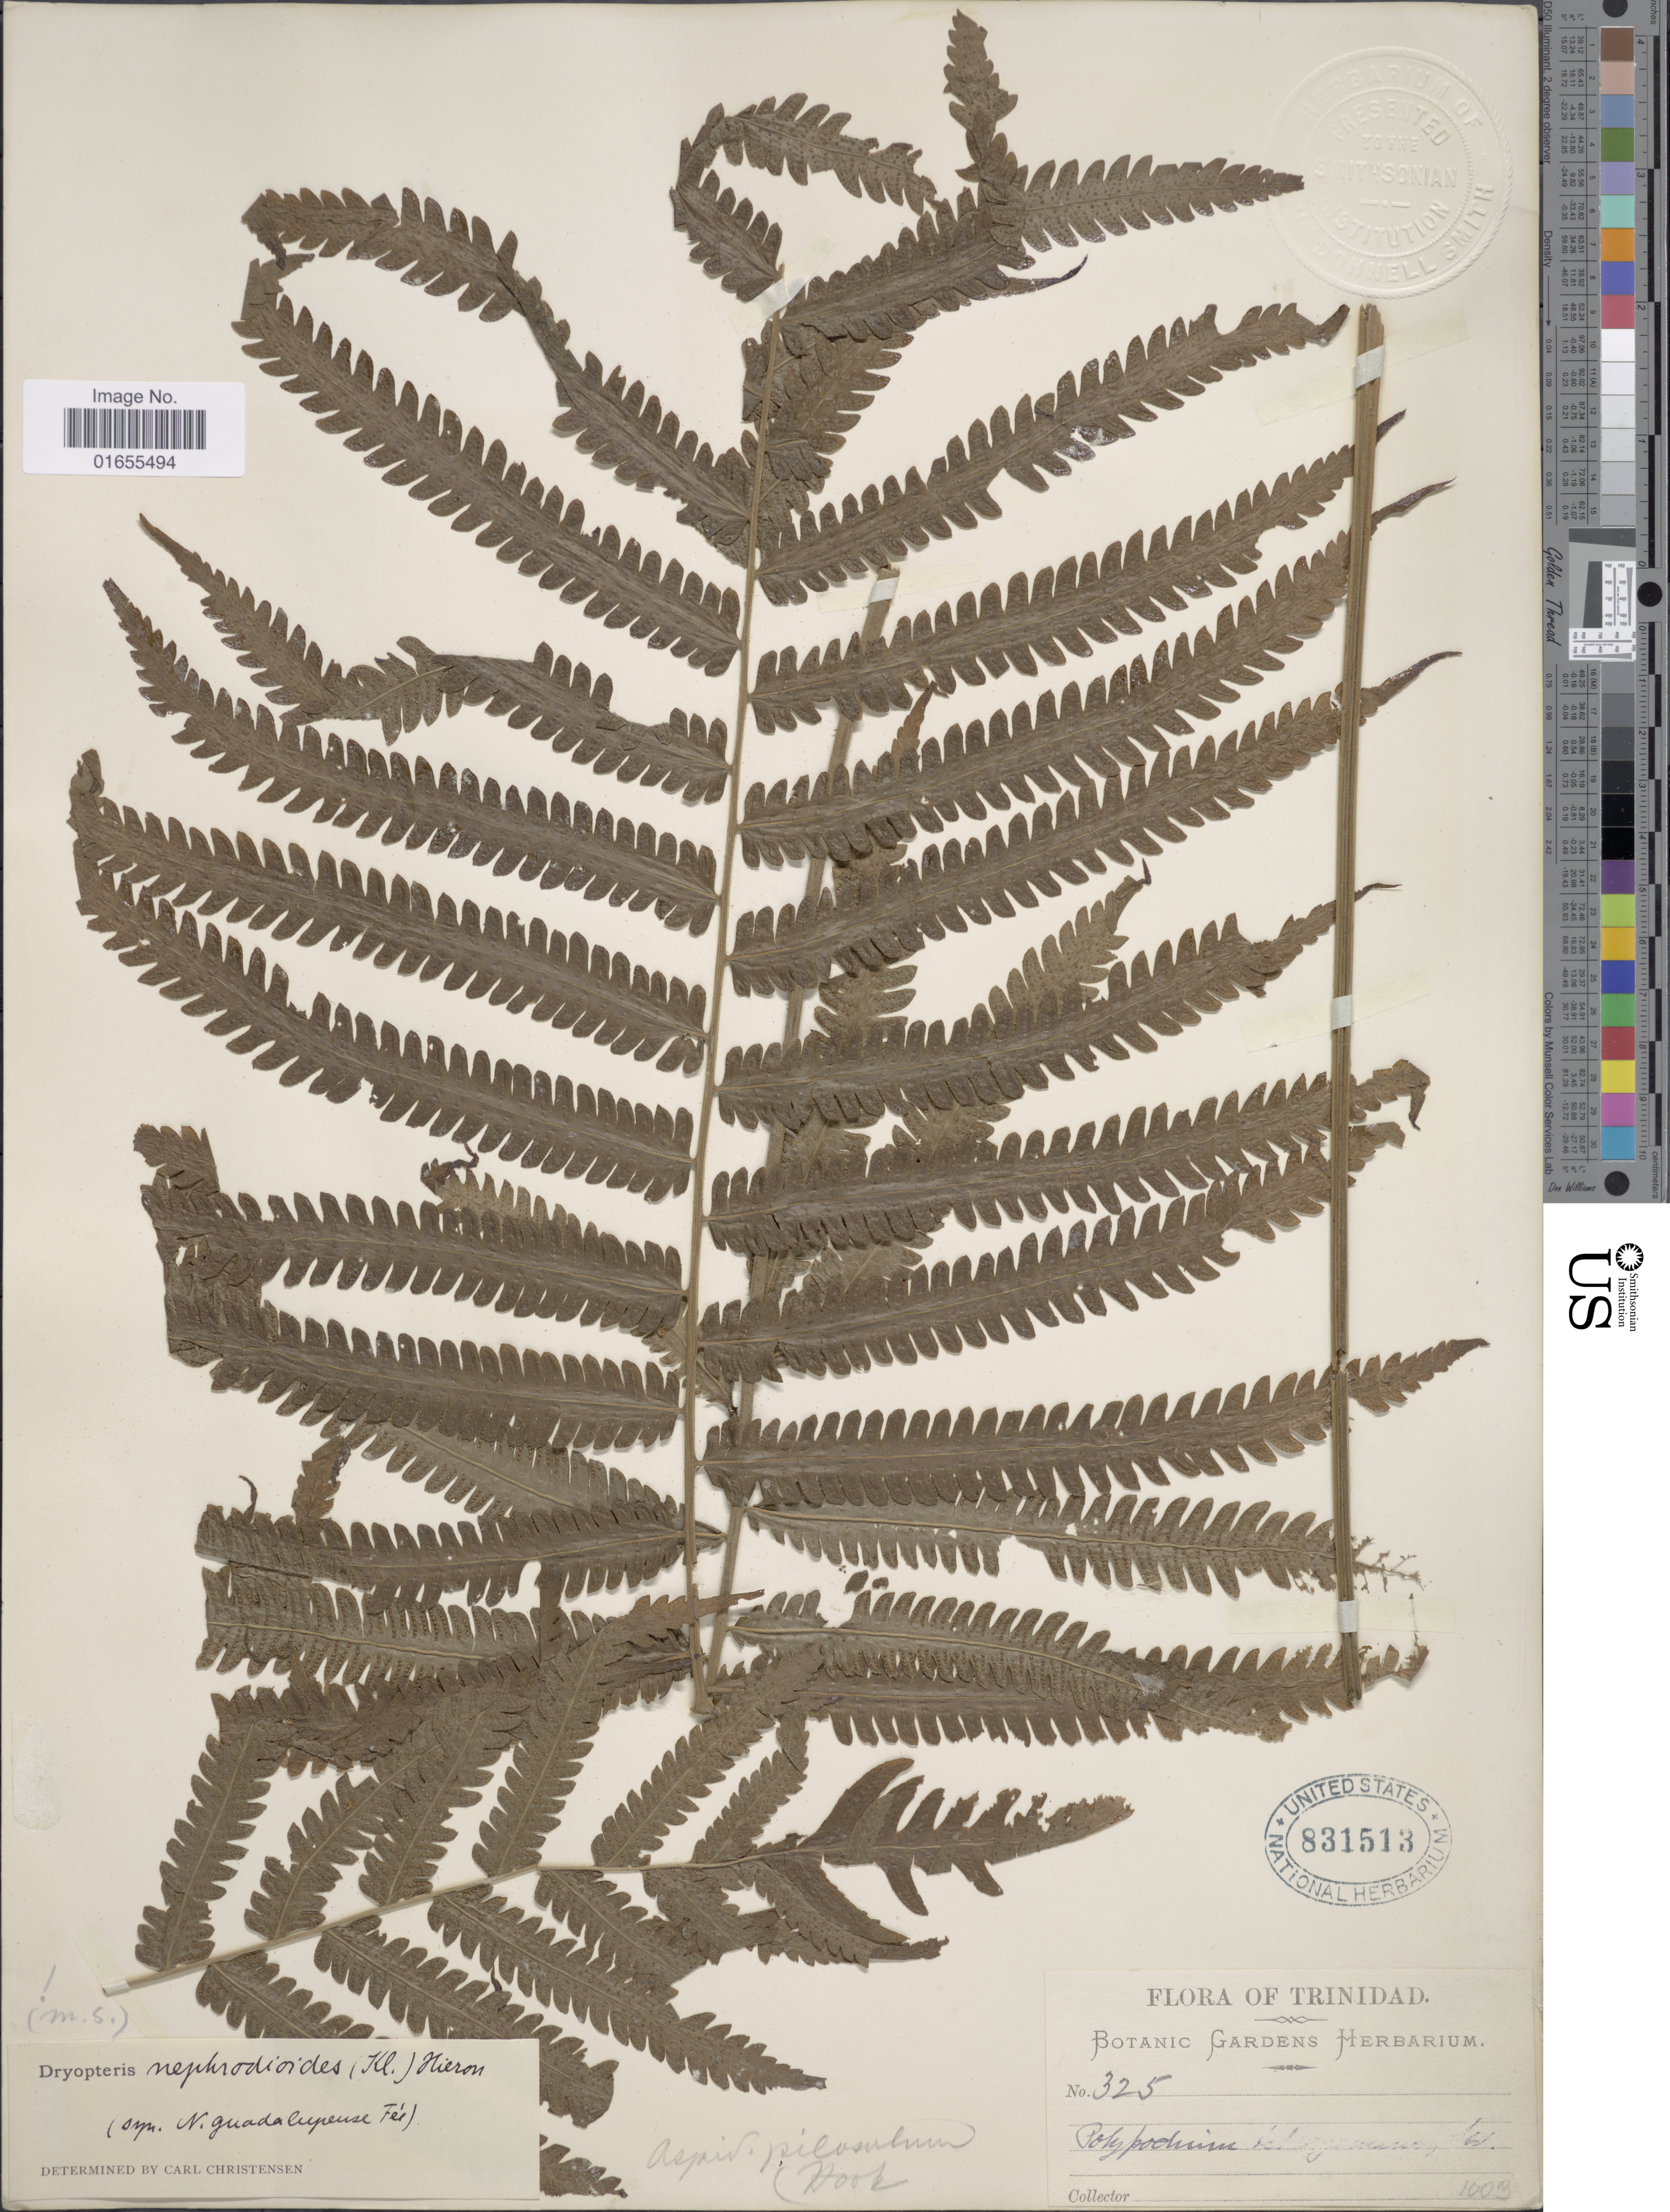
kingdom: Plantae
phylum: Tracheophyta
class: Polypodiopsida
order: Polypodiales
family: Thelypteridaceae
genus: Goniopteris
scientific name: Goniopteris nephrodioides (Klotzsch) comb. nov., ined 2015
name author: (Klotzsch)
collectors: Botanic Gardens Herbarium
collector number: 325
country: Trinidad and Tobago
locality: Trinidad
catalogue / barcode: US 831513